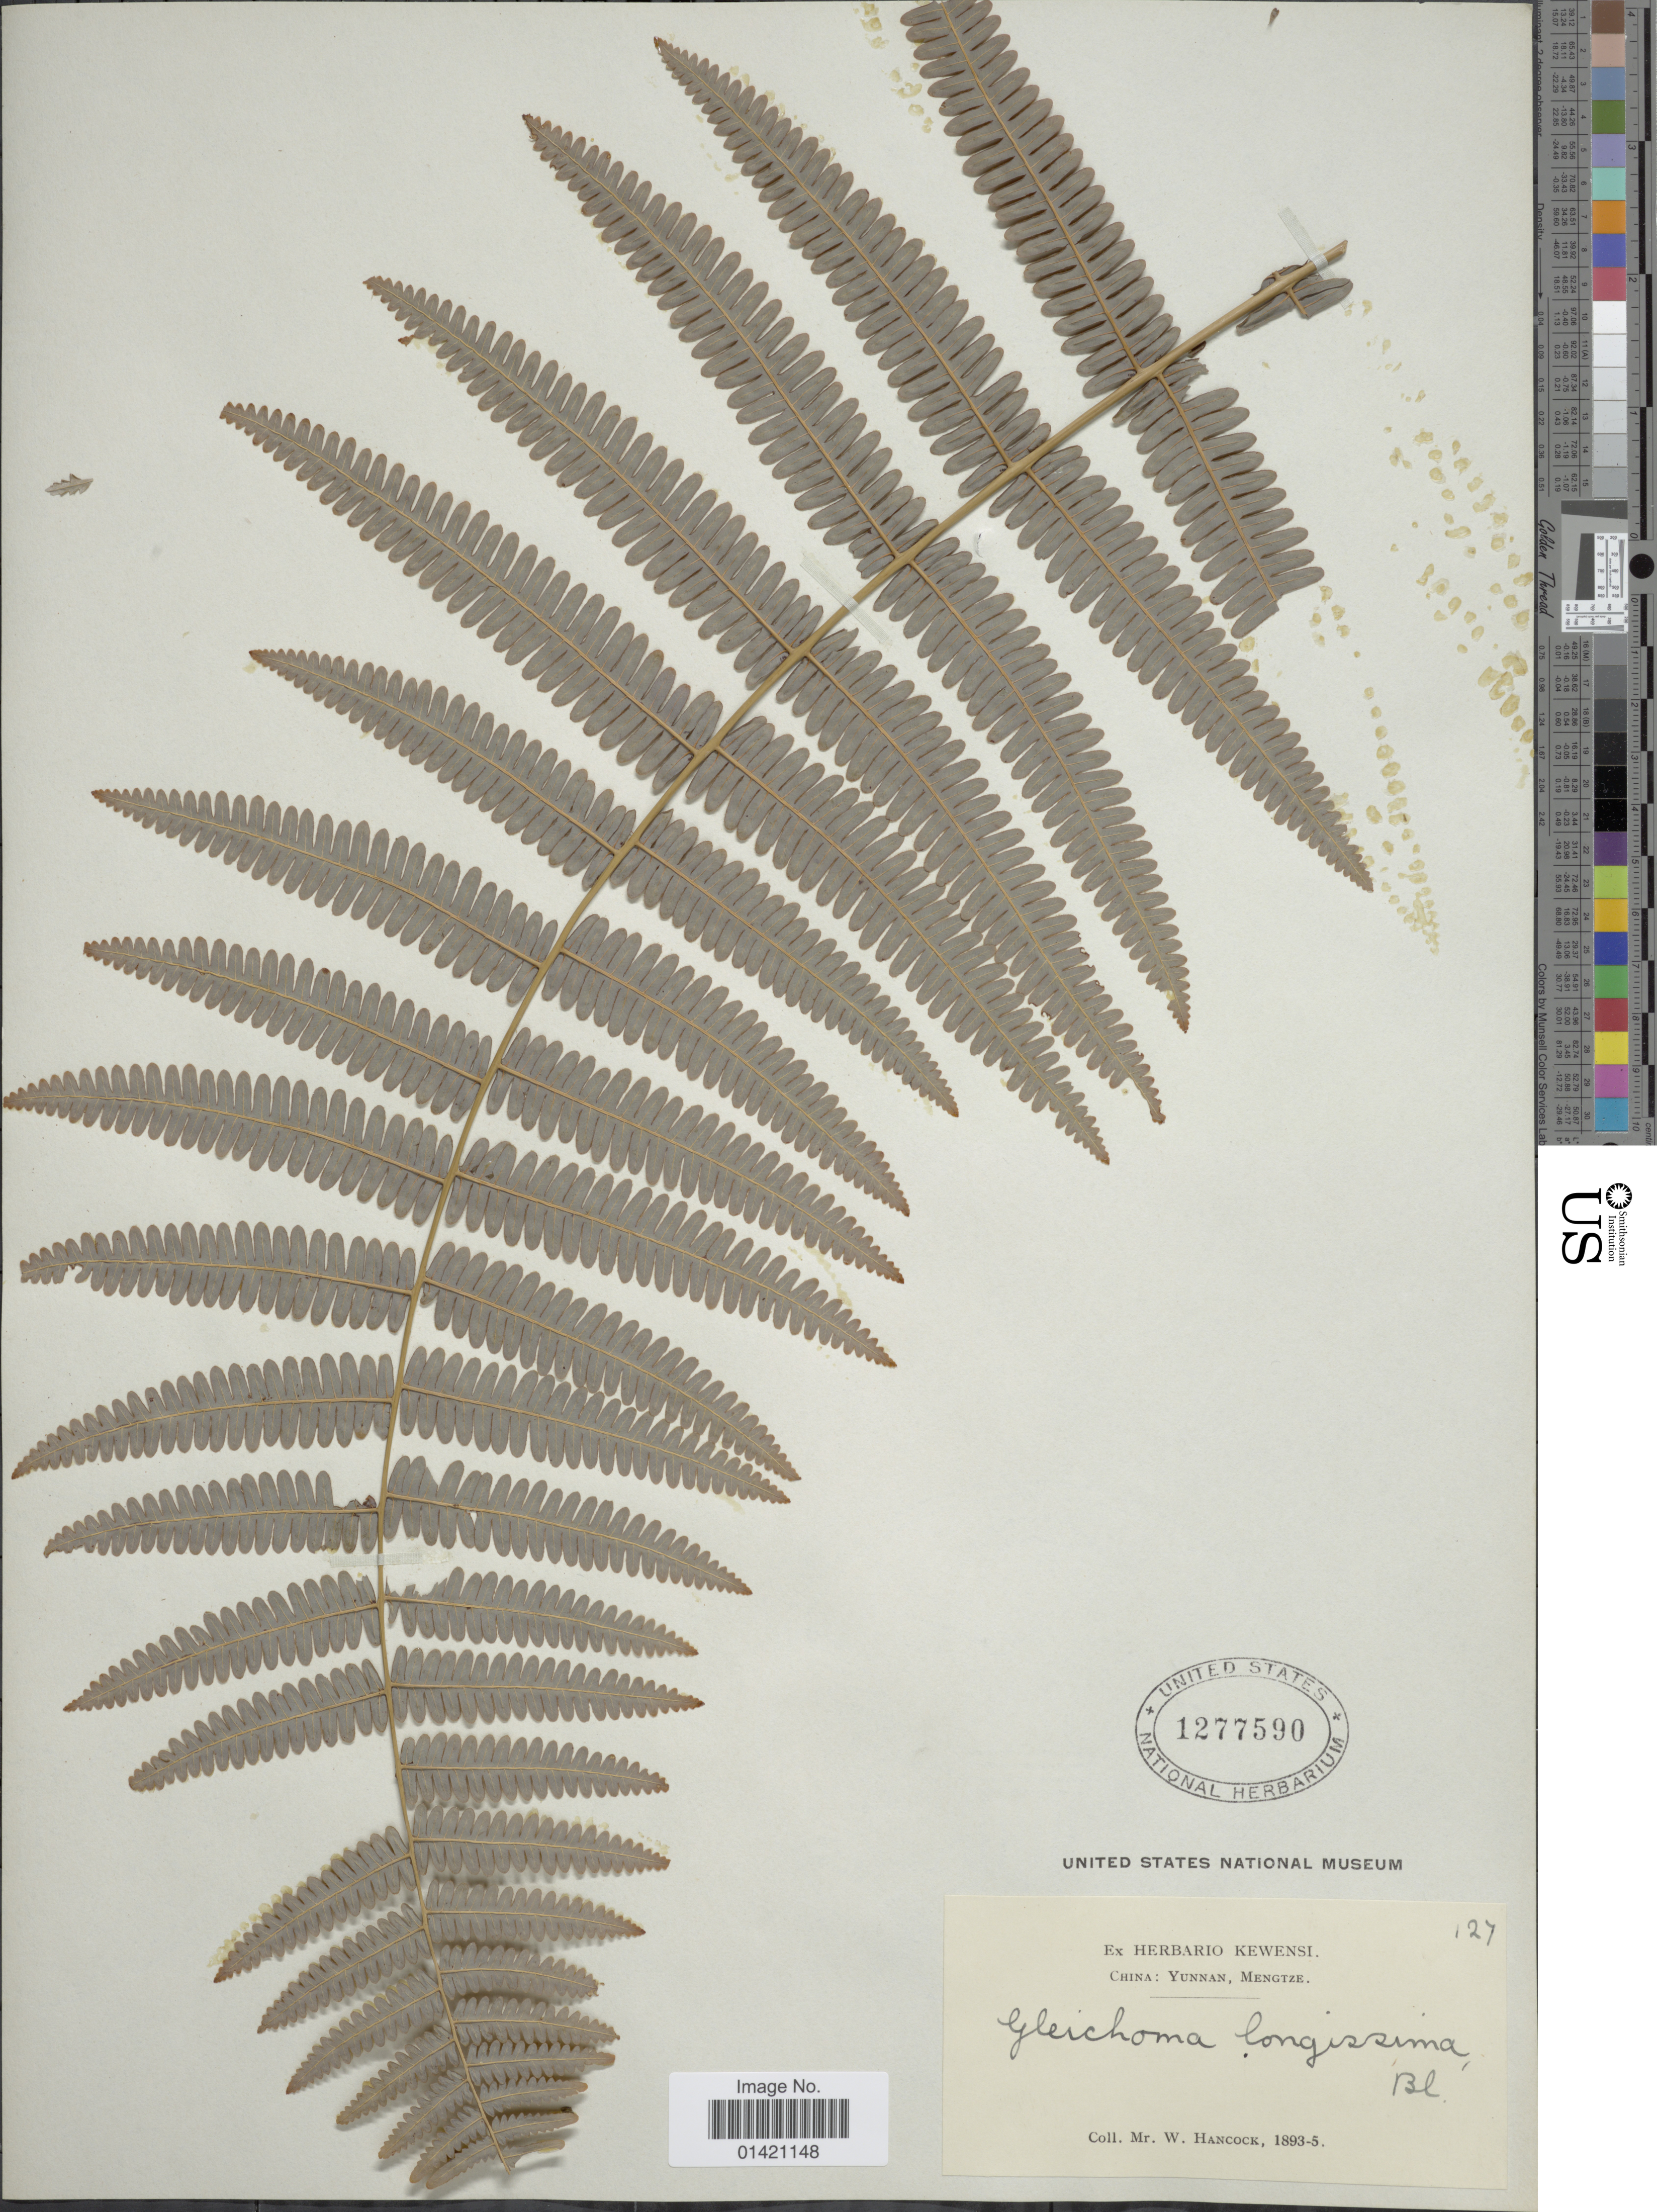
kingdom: Plantae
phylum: Tracheophyta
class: Polypodiopsida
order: Gleicheniales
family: Gleicheniaceae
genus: Diplopterygium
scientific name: Diplopterygium glaucum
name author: (Thunb. ex Houtt.) Nakai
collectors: W. Hancock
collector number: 127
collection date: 1893/1895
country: China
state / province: Yunnan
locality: Mengtze.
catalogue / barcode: US 1277590